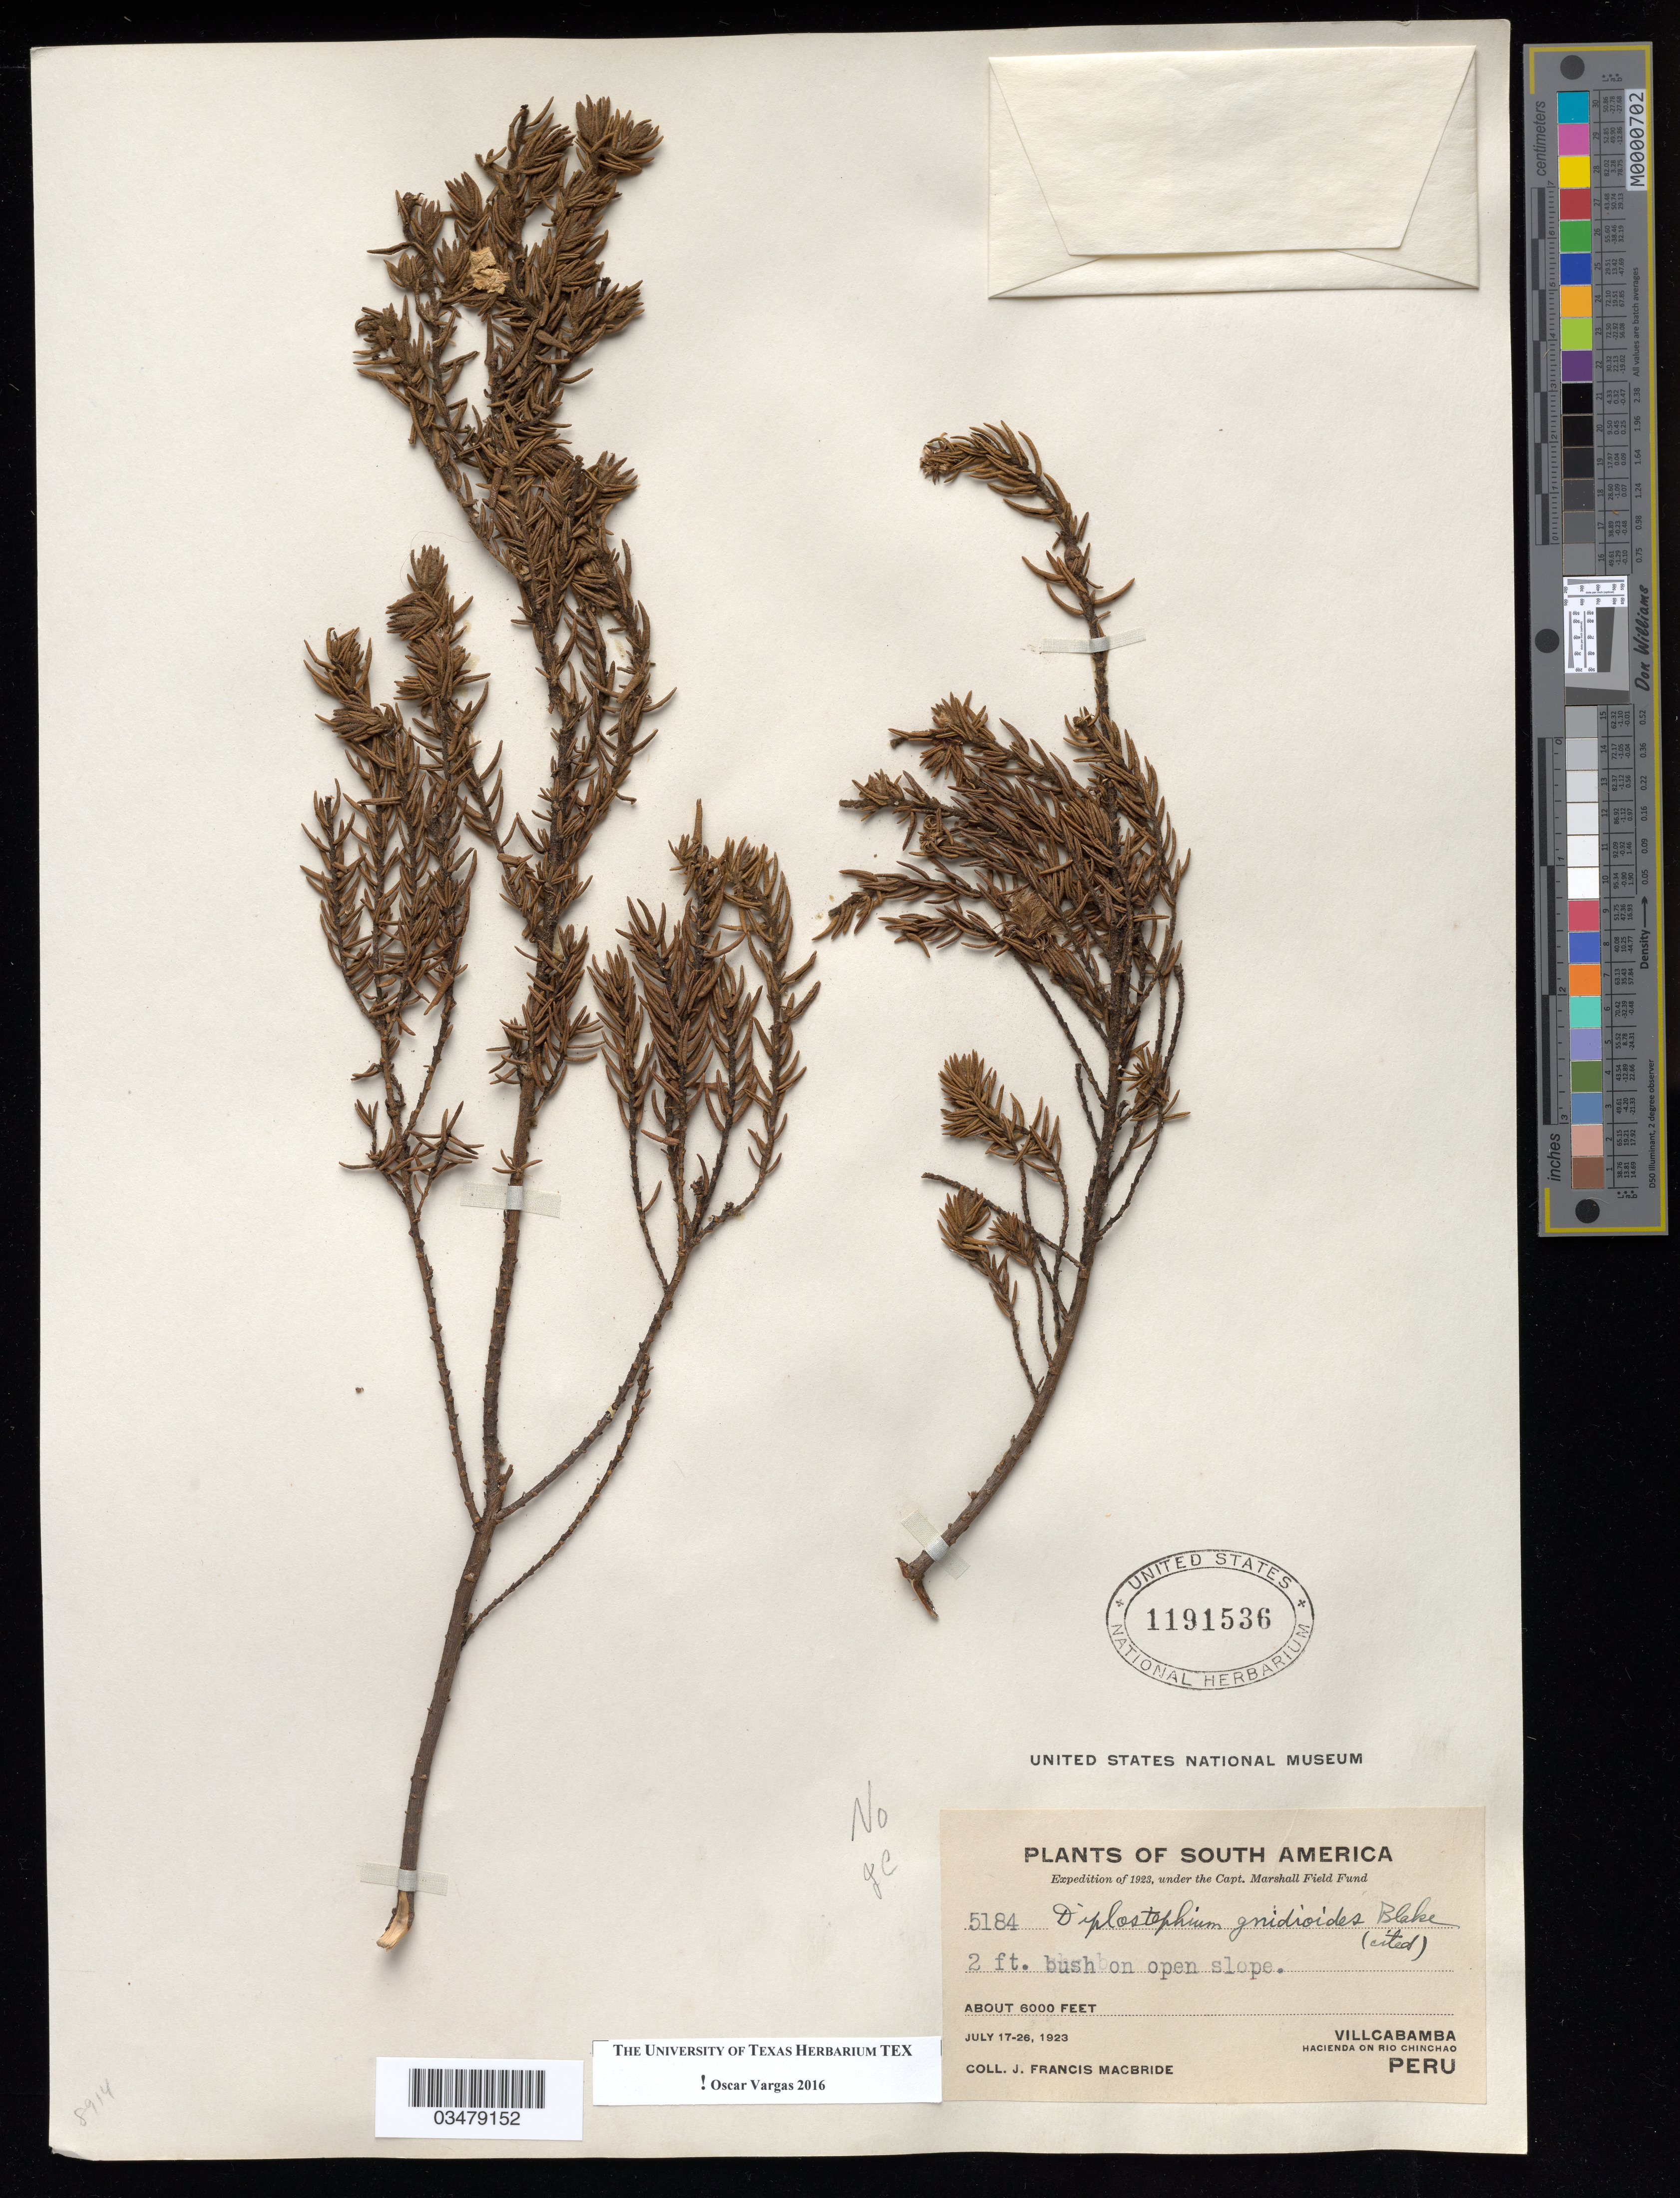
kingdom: Plantae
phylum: Tracheophyta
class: Magnoliopsida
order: Asterales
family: Asteraceae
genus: Diplostephium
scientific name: Diplostephium gnidioides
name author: S.F. Blake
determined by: Vargas, Oscar M.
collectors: J. F. Macbride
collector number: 5184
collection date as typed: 17 Jul 1923 to 26 Jul 1923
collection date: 1923-07-17/1923-07-26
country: Peru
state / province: Huánuco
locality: Villacamba, hacienda on Río Chinchao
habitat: on slopes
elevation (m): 1829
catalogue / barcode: US 1191536